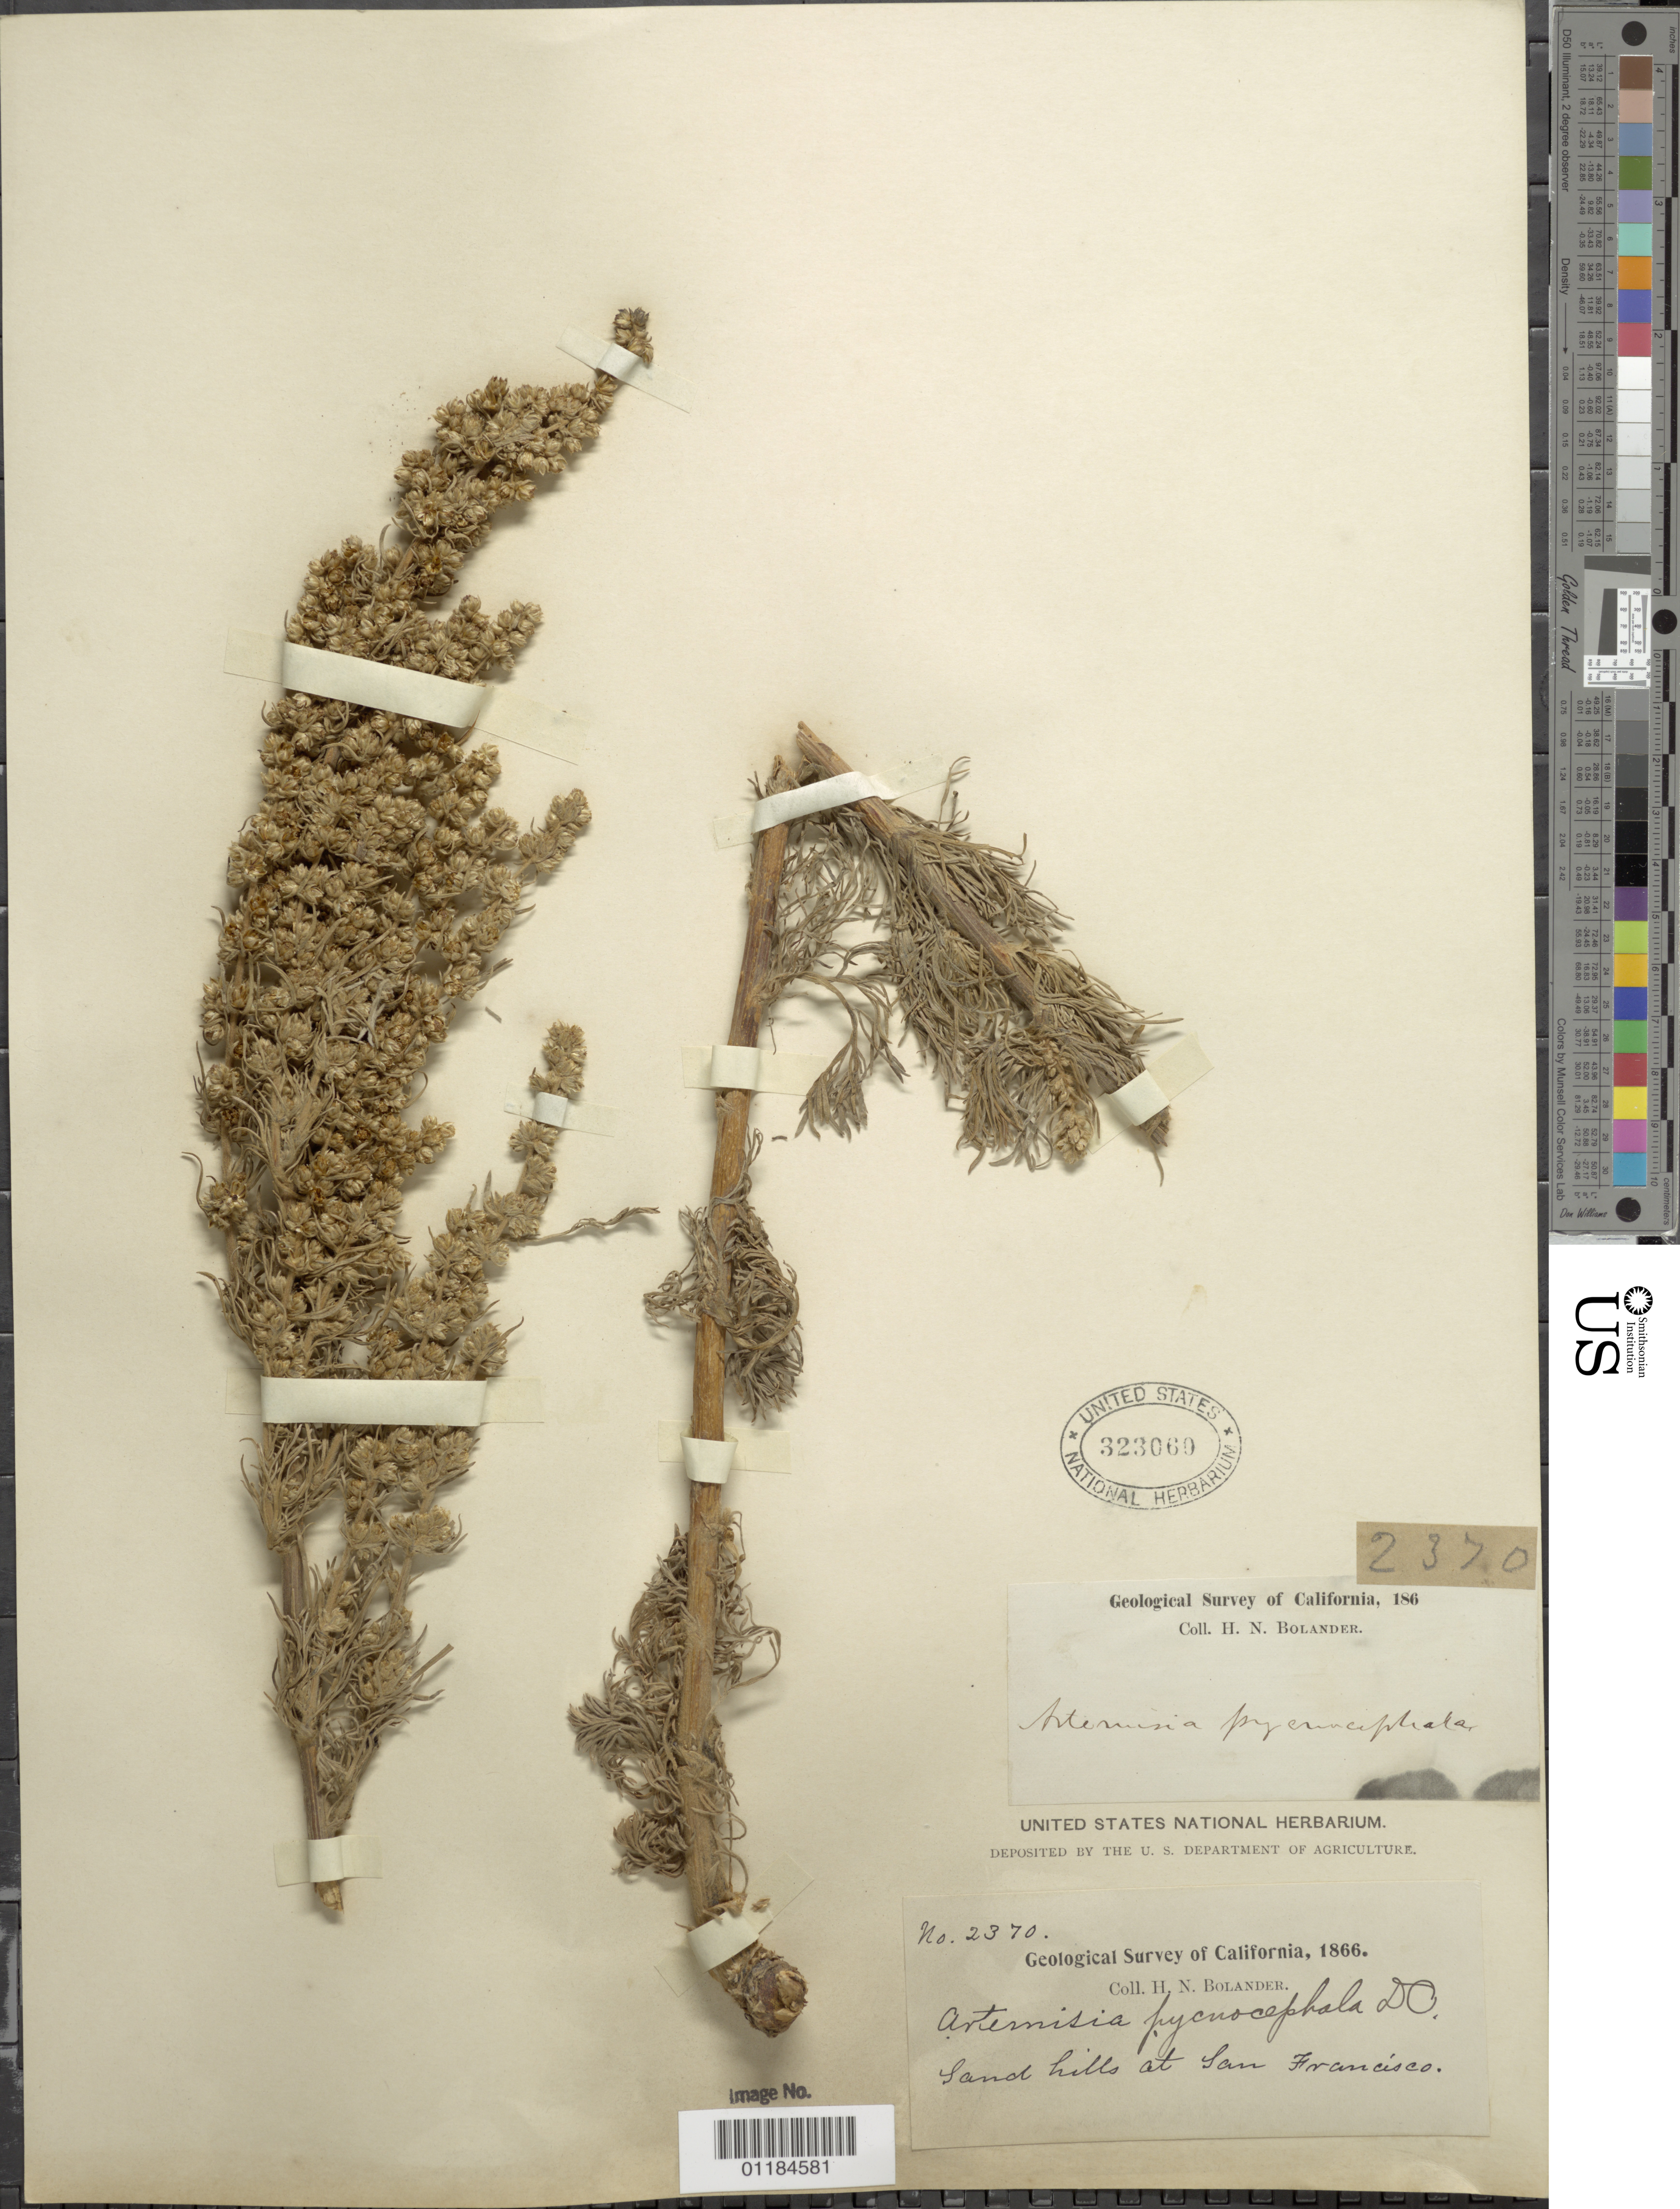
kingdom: Plantae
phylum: Tracheophyta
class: Magnoliopsida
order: Asterales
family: Asteraceae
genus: Artemisia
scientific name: Artemisia pycnocephala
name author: DC.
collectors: H. Bolander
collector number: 2370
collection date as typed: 1866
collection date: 1866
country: United States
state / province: California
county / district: San Francisco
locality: Sand hills at San Francisco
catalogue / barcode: US 323069